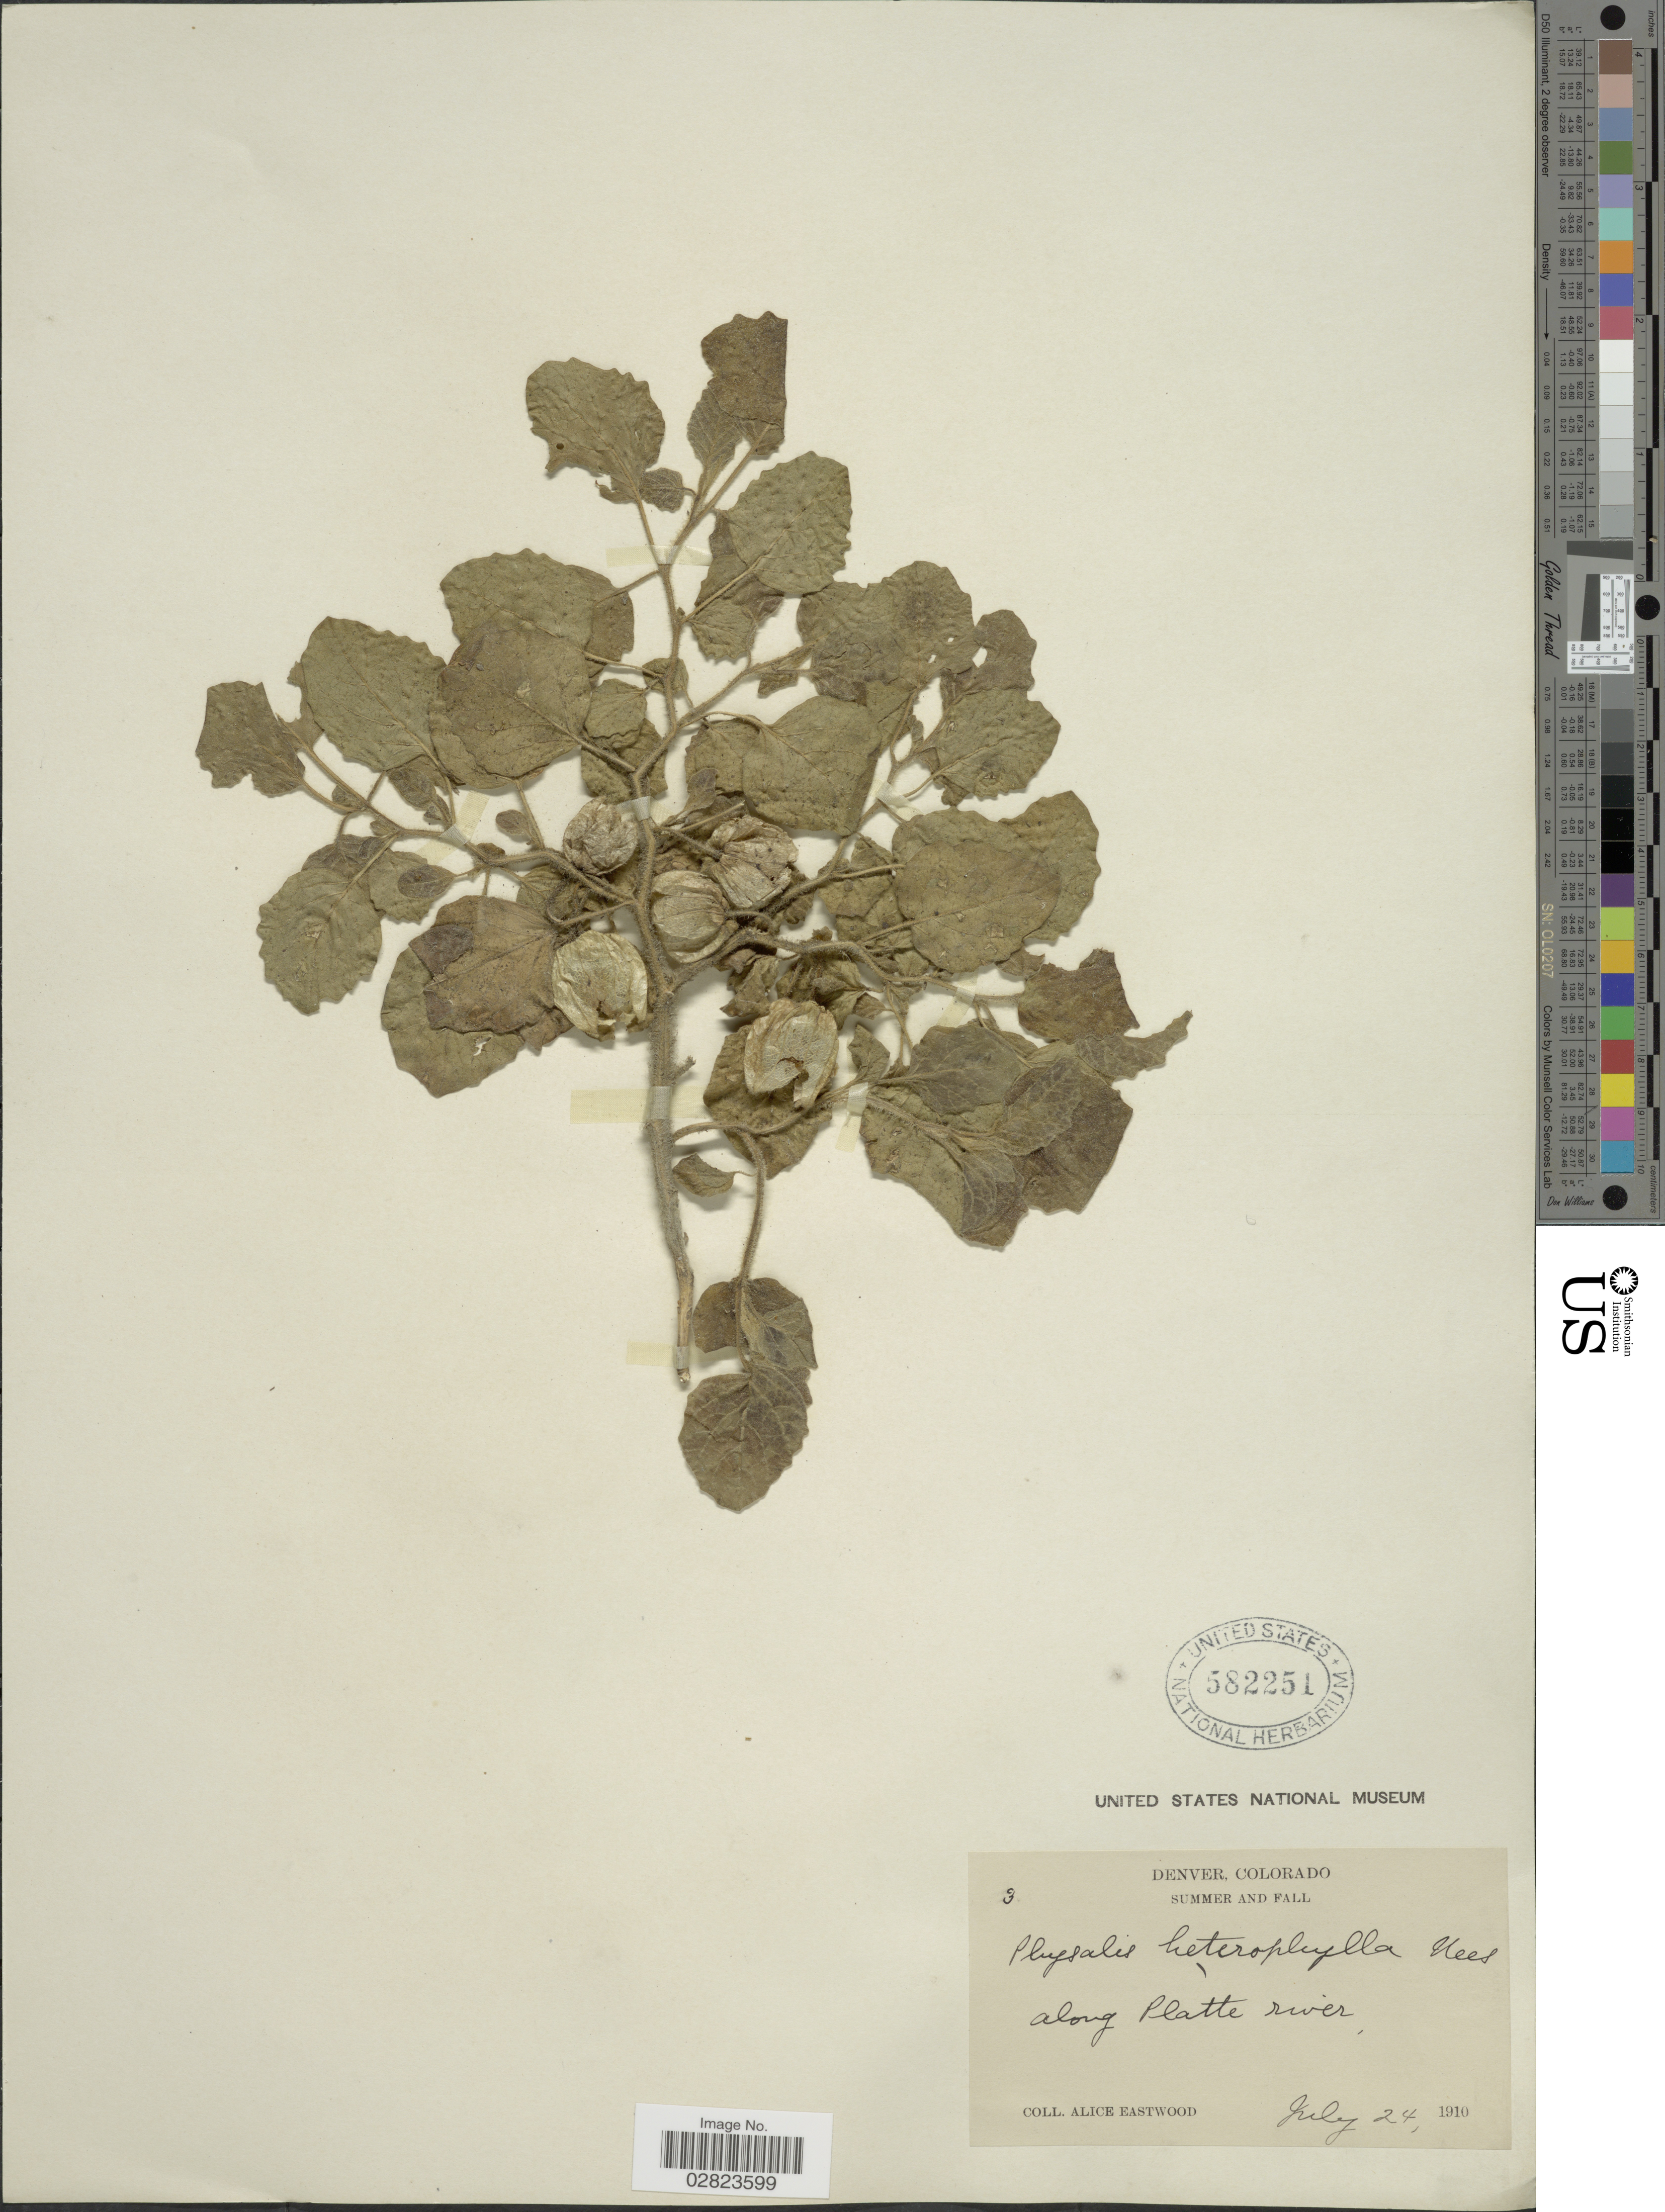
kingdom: Plantae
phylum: Tracheophyta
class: Magnoliopsida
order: Solanales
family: Solanaceae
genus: Physalis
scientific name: Physalis heterophylla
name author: Nees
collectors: A. Eastwood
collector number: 3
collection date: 1910-07-24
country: United States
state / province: Colorado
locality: Denver, along Platte river.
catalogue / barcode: US 582251